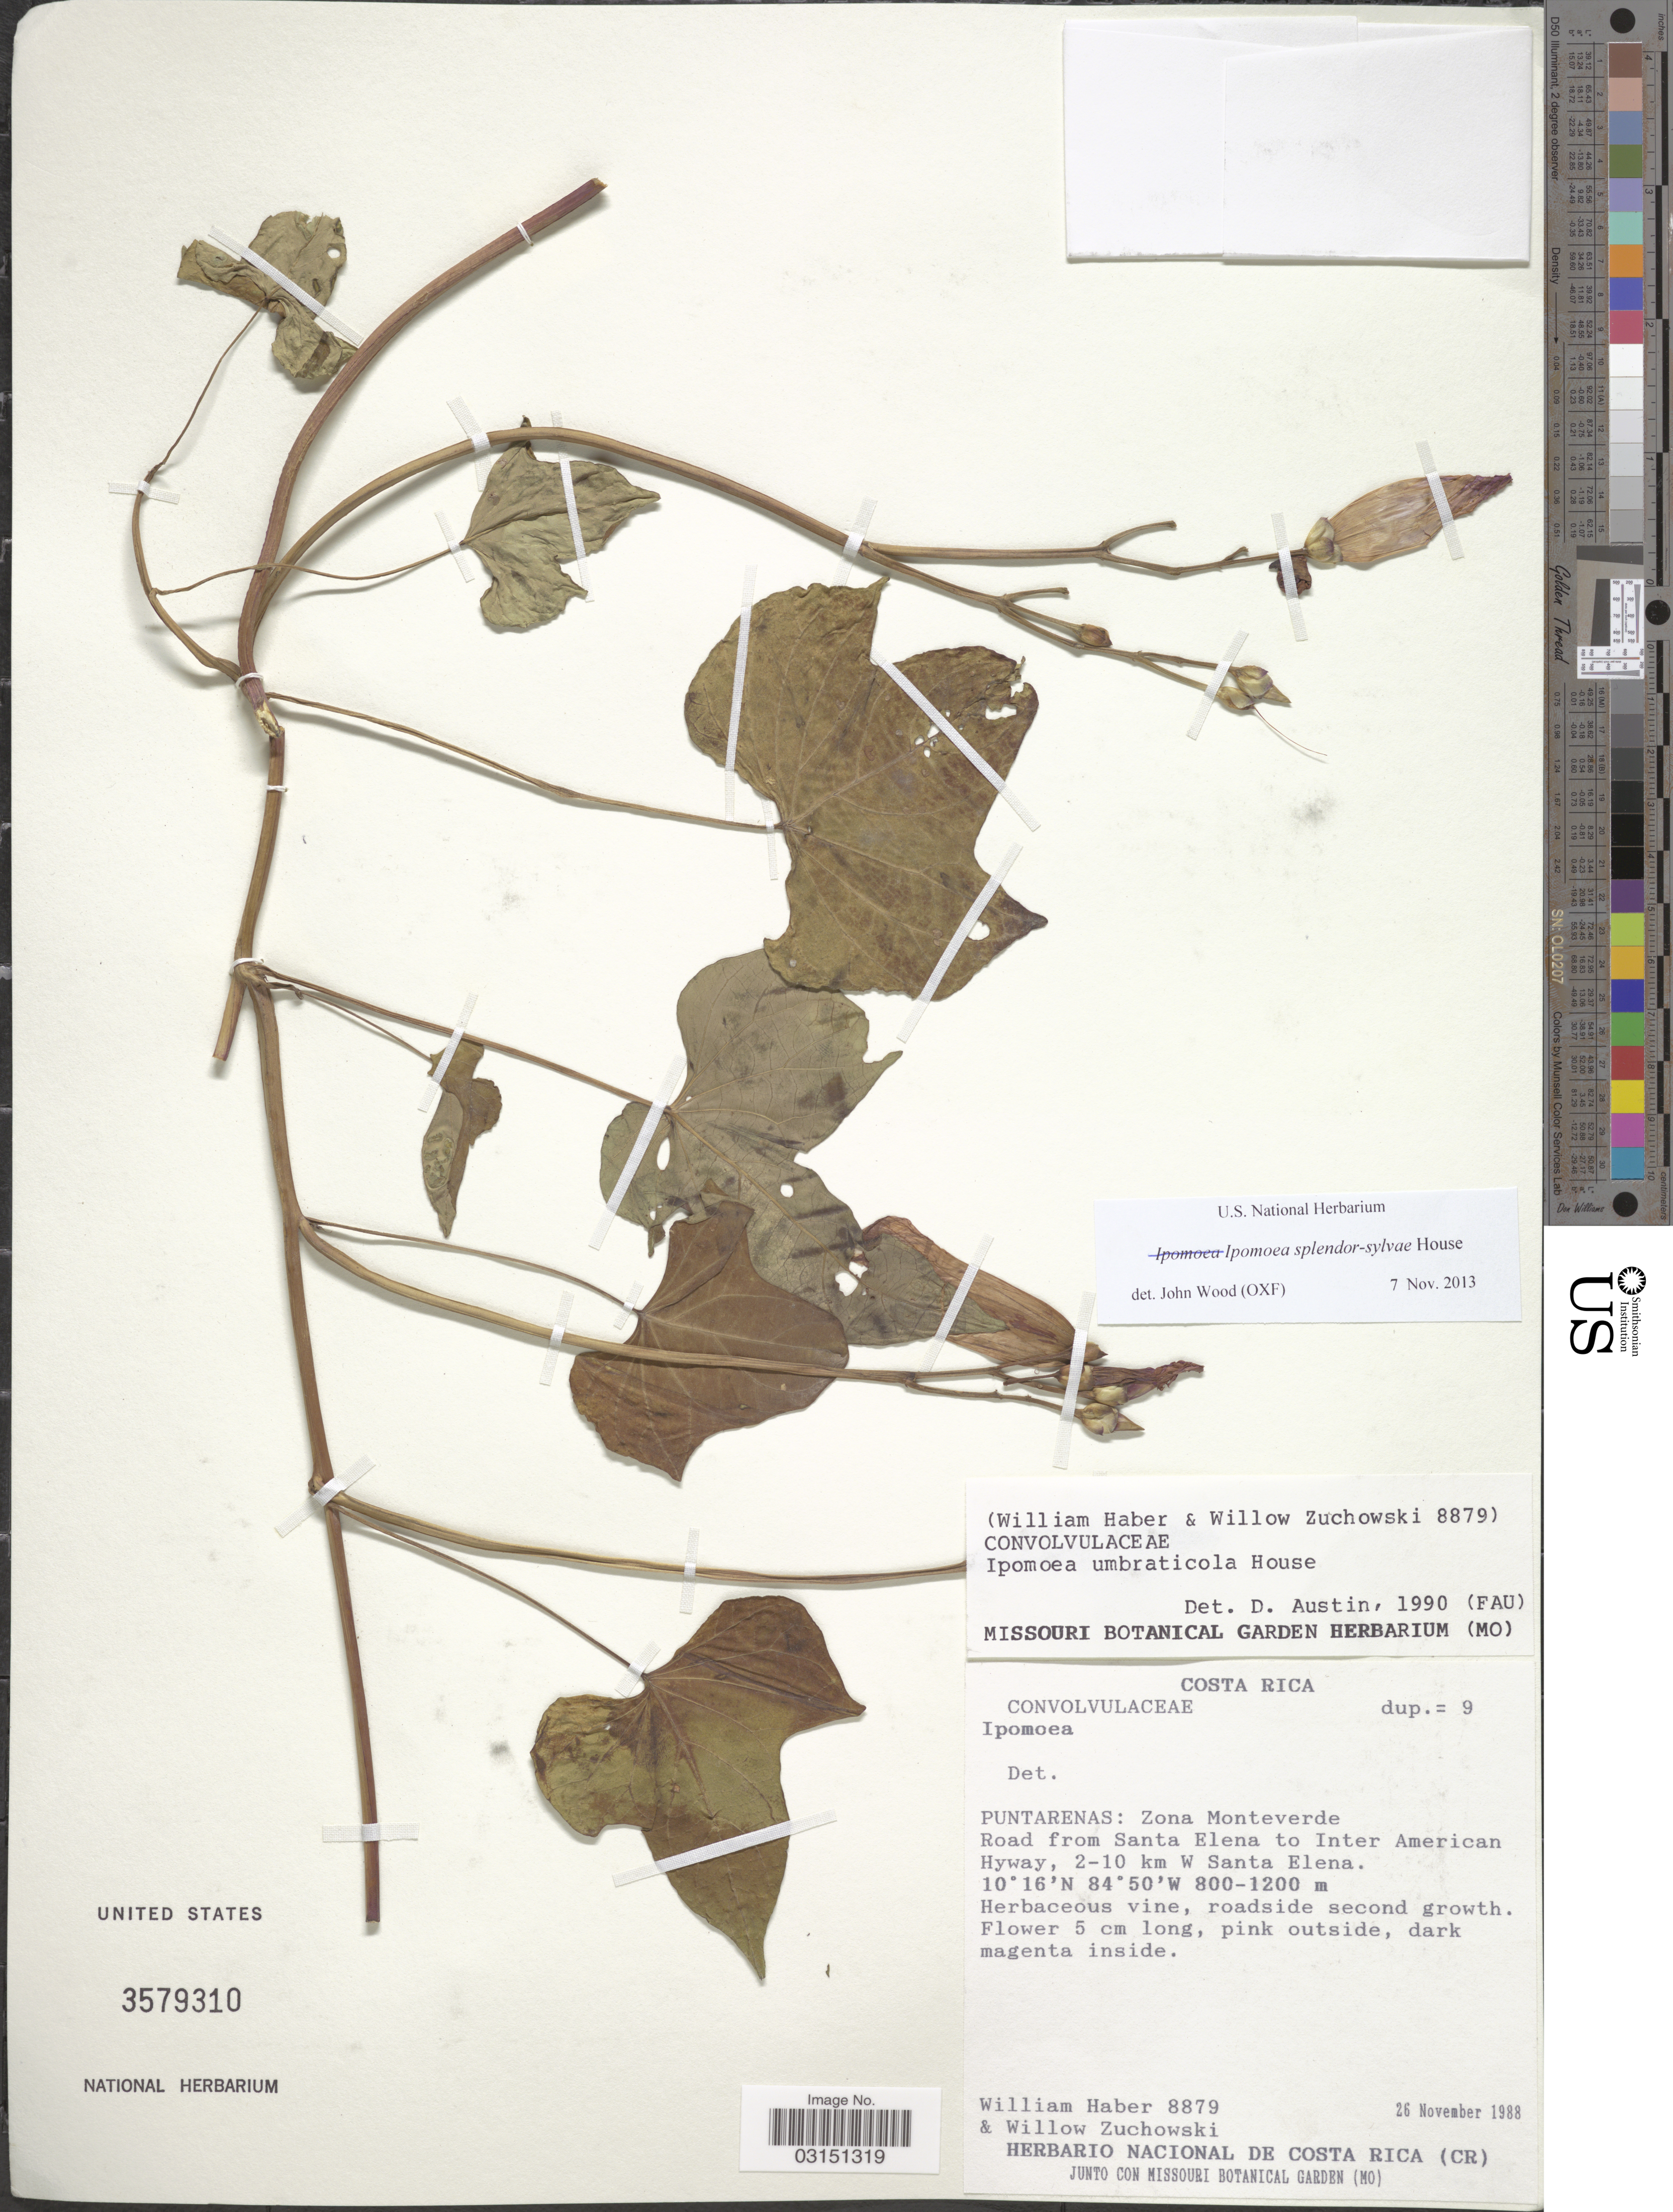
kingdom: Plantae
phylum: Tracheophyta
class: Magnoliopsida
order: Solanales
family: Convolvulaceae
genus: Ipomoea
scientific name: Ipomoea splendor-sylvae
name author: House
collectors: W. Haber & W. Zuchowski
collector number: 8879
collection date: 1988-11-26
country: Costa Rica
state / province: Puntarenas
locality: Zona Monteverde. Road from Santa Elena to Inter American Hyway, 2-10 km W Santa Elena.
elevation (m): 800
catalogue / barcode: US 3579310